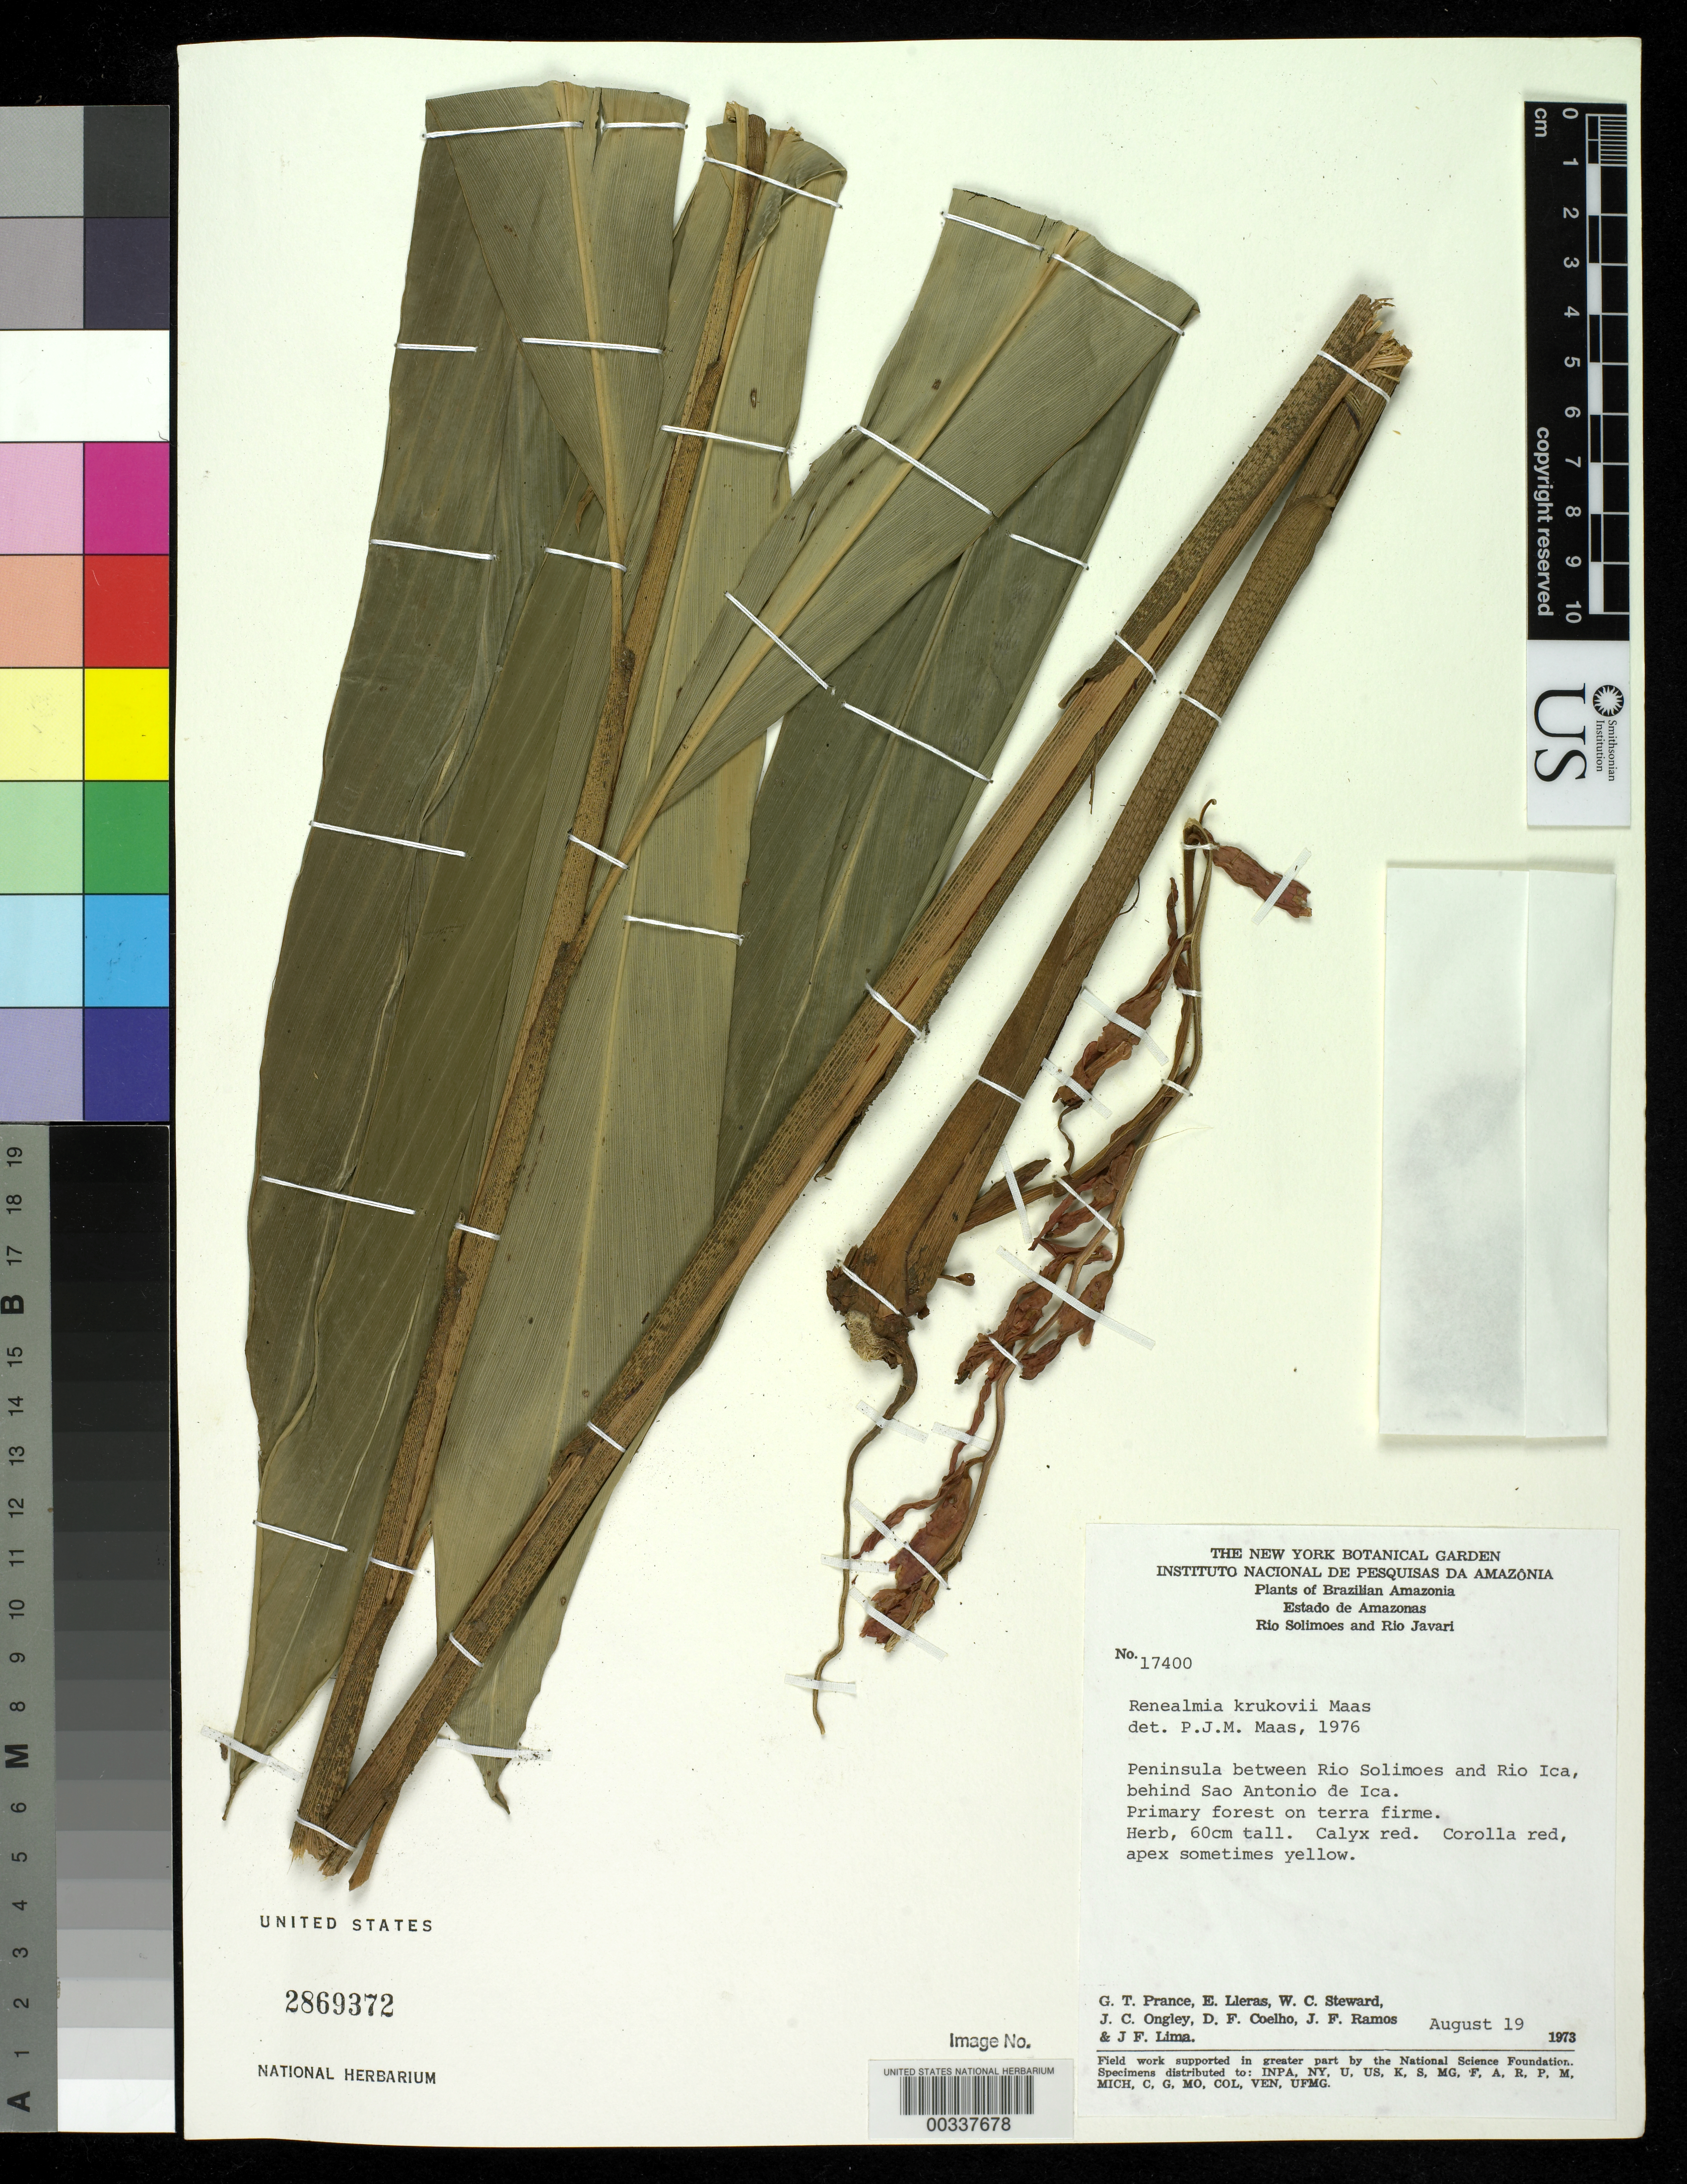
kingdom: Plantae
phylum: Tracheophyta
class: Liliopsida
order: Zingiberales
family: Zingiberaceae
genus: Renealmia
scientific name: Renealmia krukovii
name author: Maas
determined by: Maas, Paul J. M.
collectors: G. T. Prance, E. Lleras, W. C. Steward, J. C. Ongley & D. F. Coêlho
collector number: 17400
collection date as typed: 19 Aug 1973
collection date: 1973-08-19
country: Brazil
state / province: Amazonas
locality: Rio solimoes and rio javari, peninsula between rio solimoes and rio ica, behind sao antonio de ica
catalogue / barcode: US 2869372